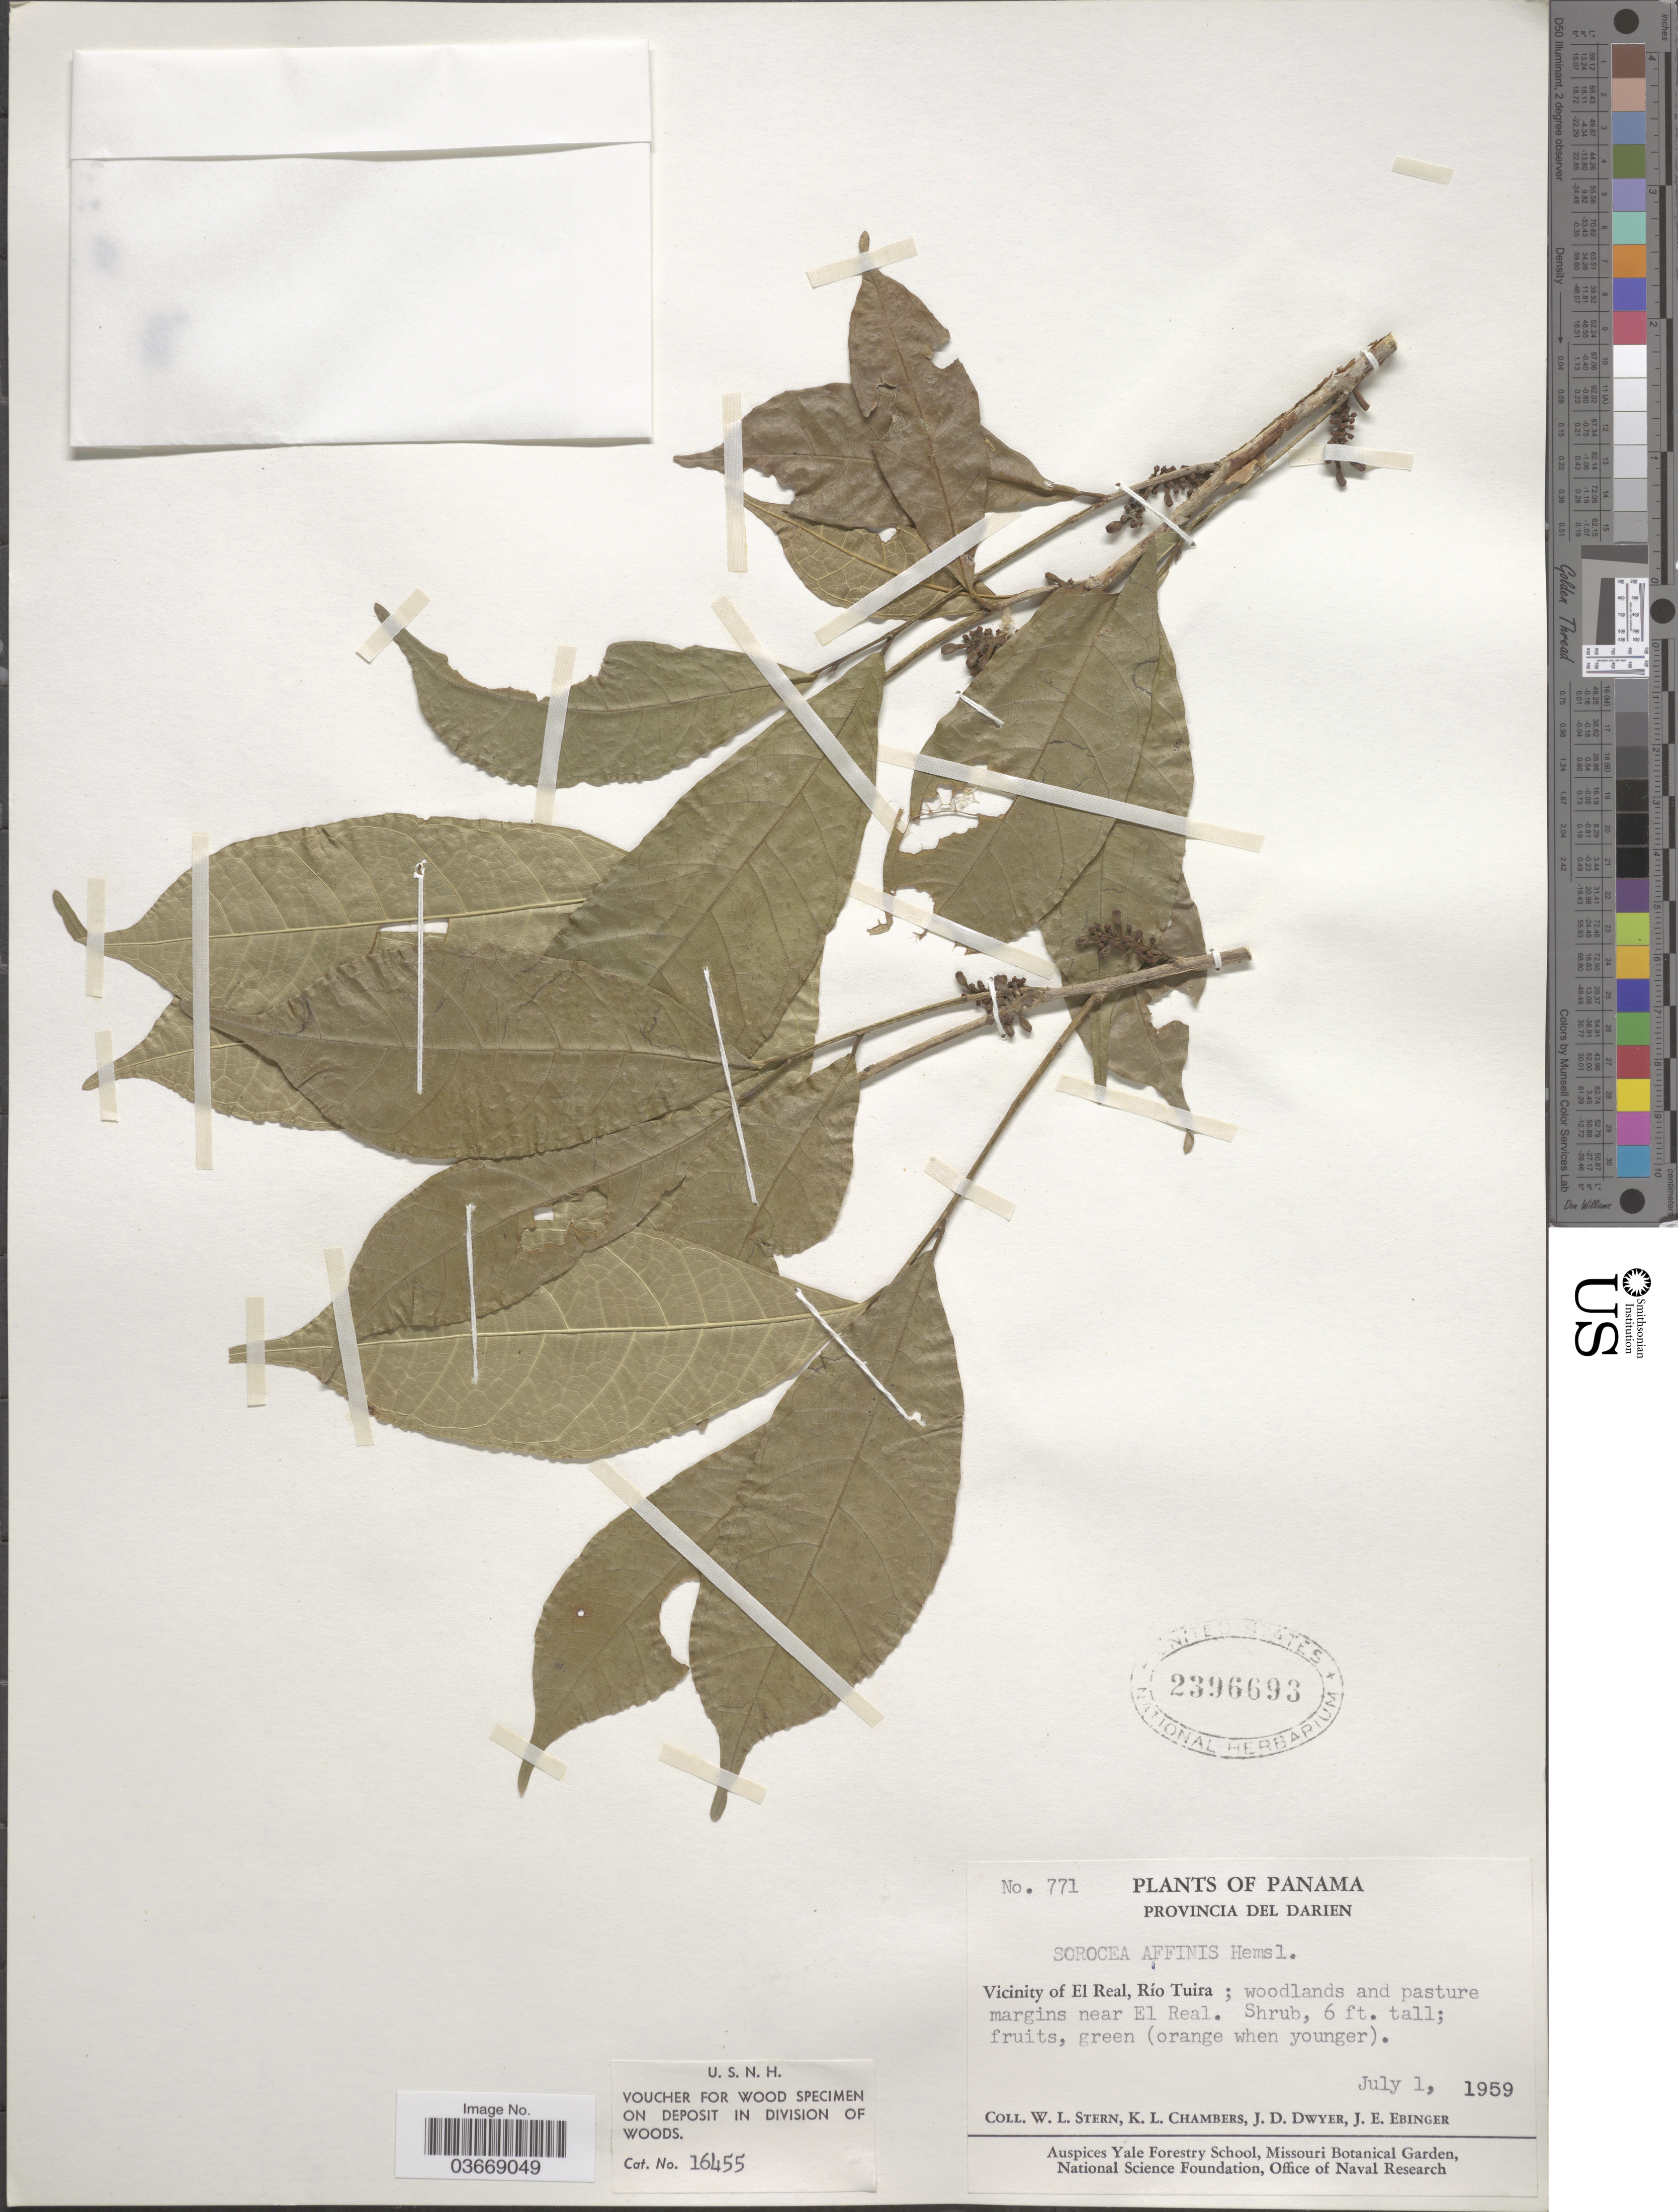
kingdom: Plantae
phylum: Tracheophyta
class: Magnoliopsida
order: Rosales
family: Moraceae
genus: Sorocea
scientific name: Sorocea affinis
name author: Hemsl.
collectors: W. L. Stern, K. Chambers, J. D. Dwyer & J. Ebinger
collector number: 771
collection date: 1959-07-01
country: Panama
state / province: Darien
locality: Vicinity of El Real, Río Tuira; woodlands and pasture margins near El Real.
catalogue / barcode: US 2396693